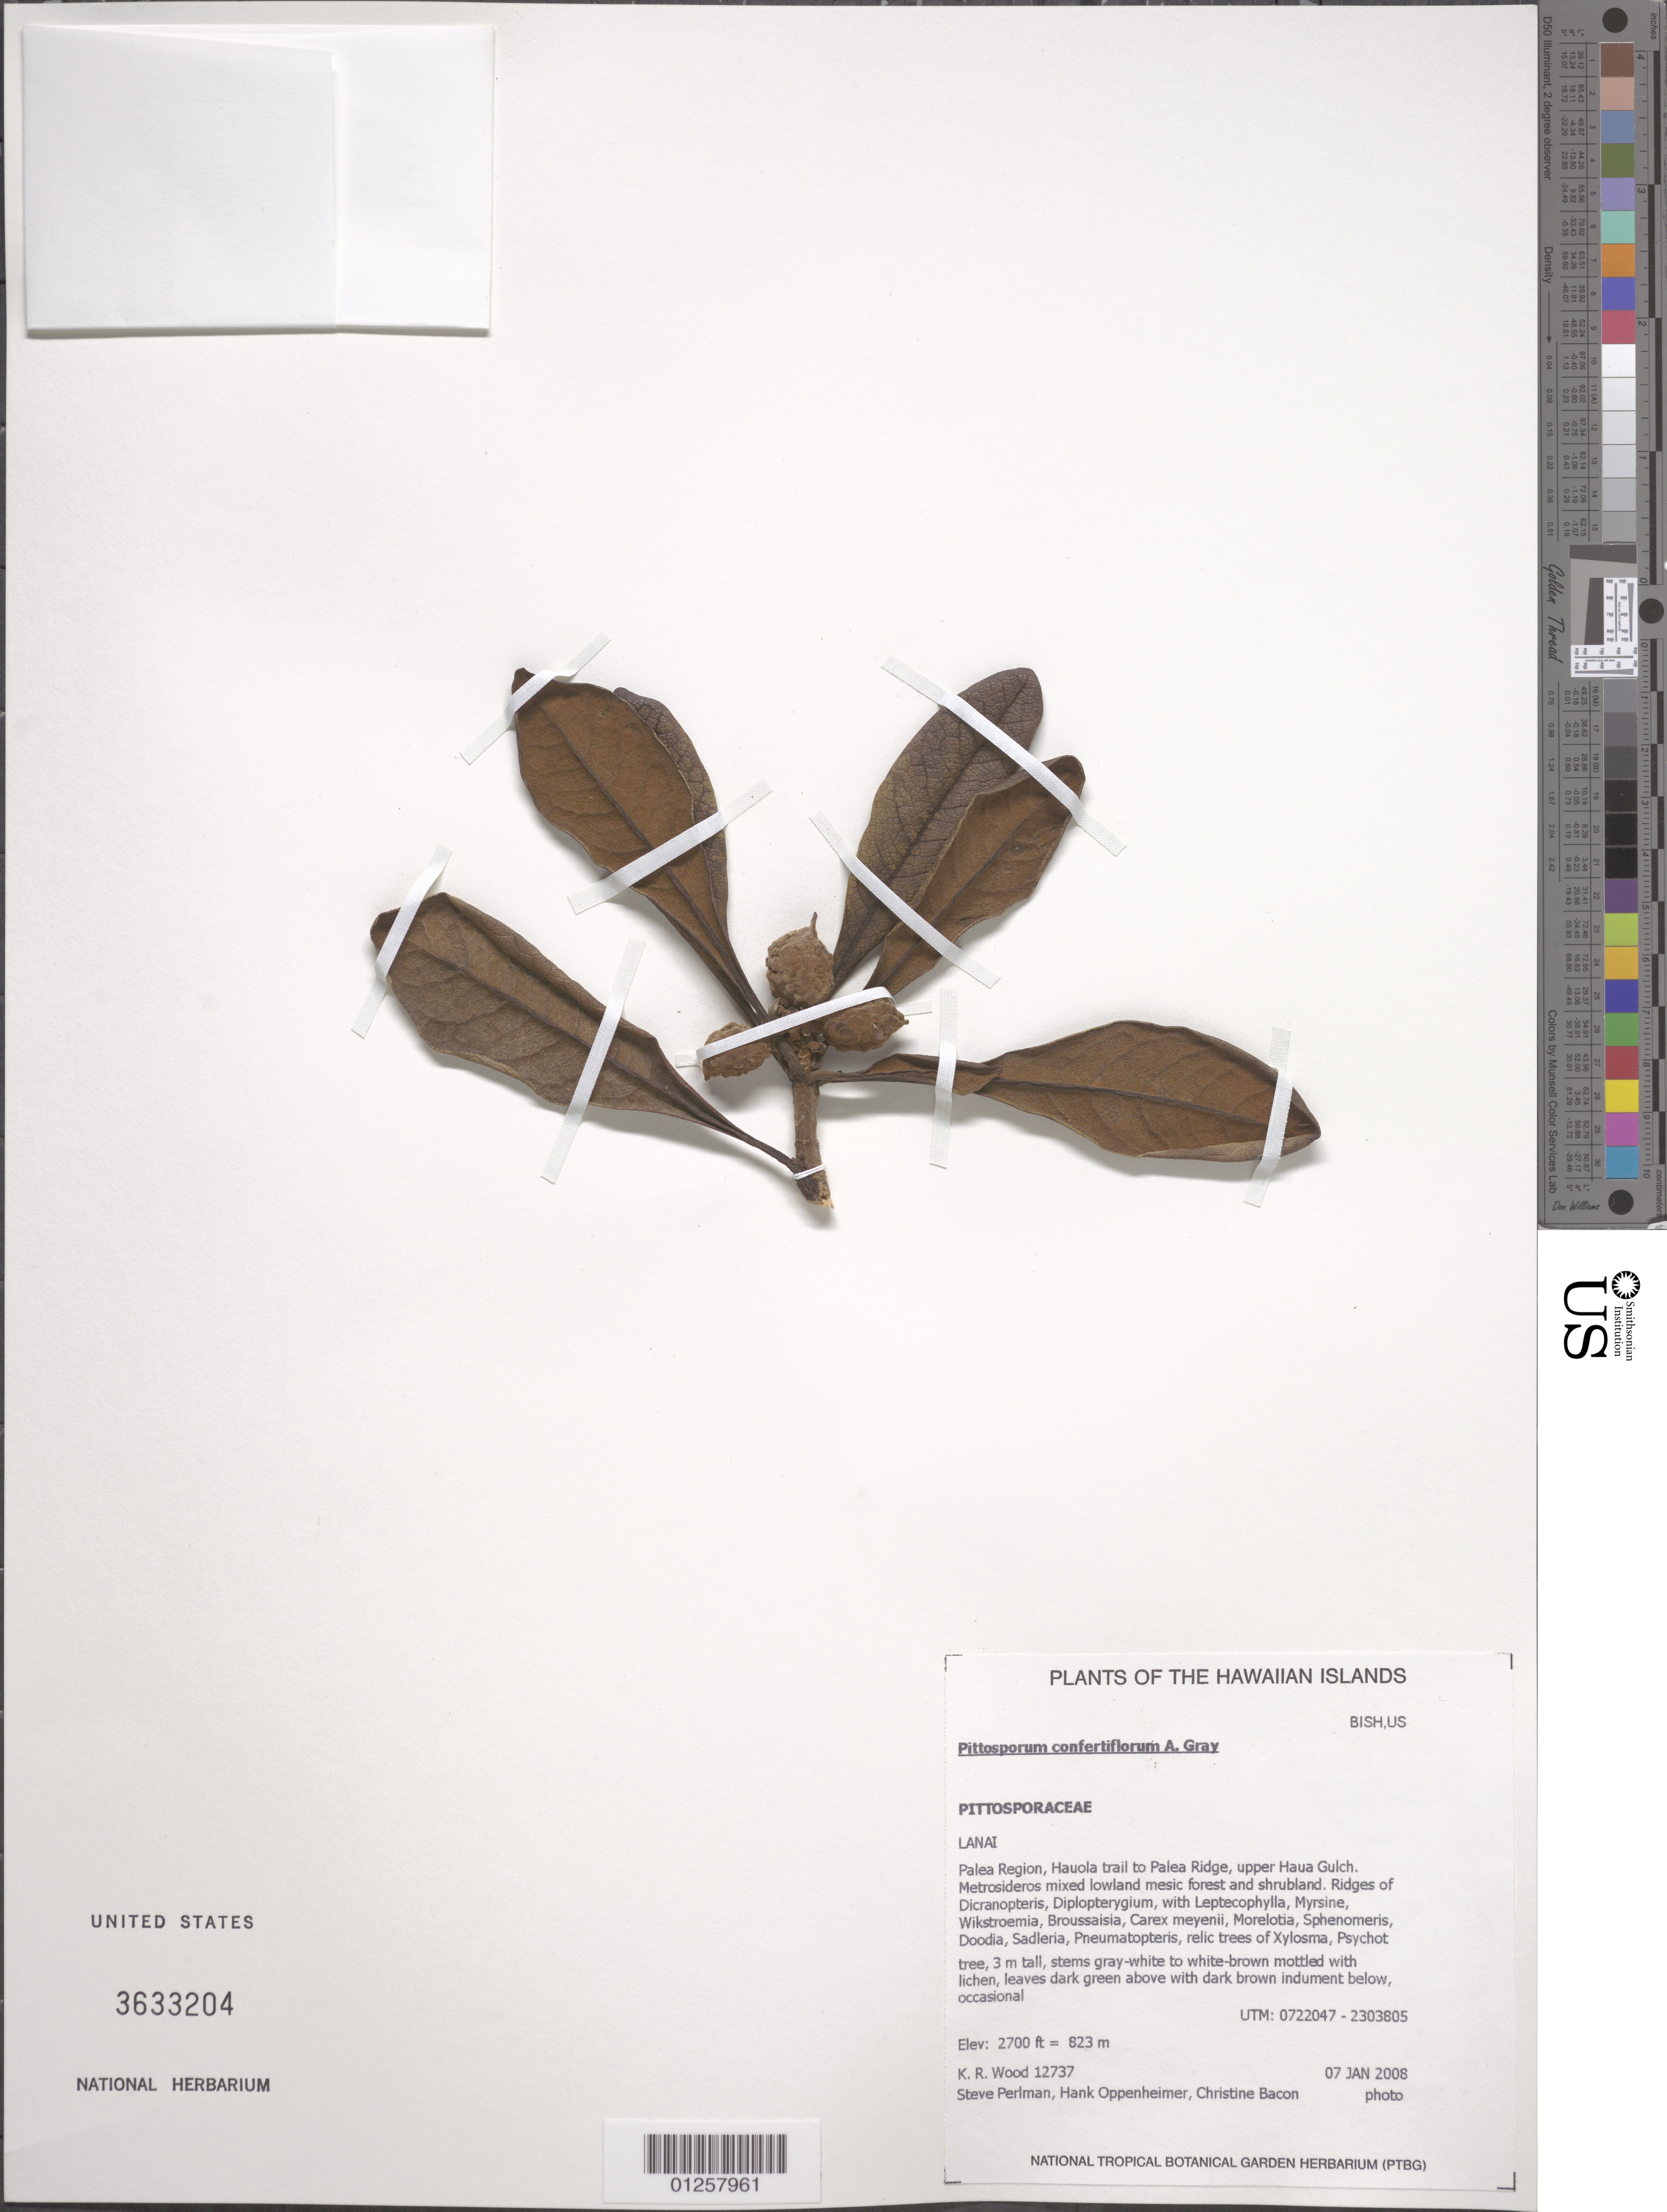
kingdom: Plantae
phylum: Tracheophyta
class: Magnoliopsida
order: Apiales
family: Pittosporaceae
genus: Pittosporum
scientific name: Pittosporum confertiflorum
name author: A. Gray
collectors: K. R. Wood et al.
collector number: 12737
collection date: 2008-01-07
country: United States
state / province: Hawaii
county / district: Maui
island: Lana'i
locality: Palea Region, Hauola trail to Palea Ridge, upper Haua Gulch.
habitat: Mixed lowland mesic forest.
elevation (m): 823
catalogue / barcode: US 3633204